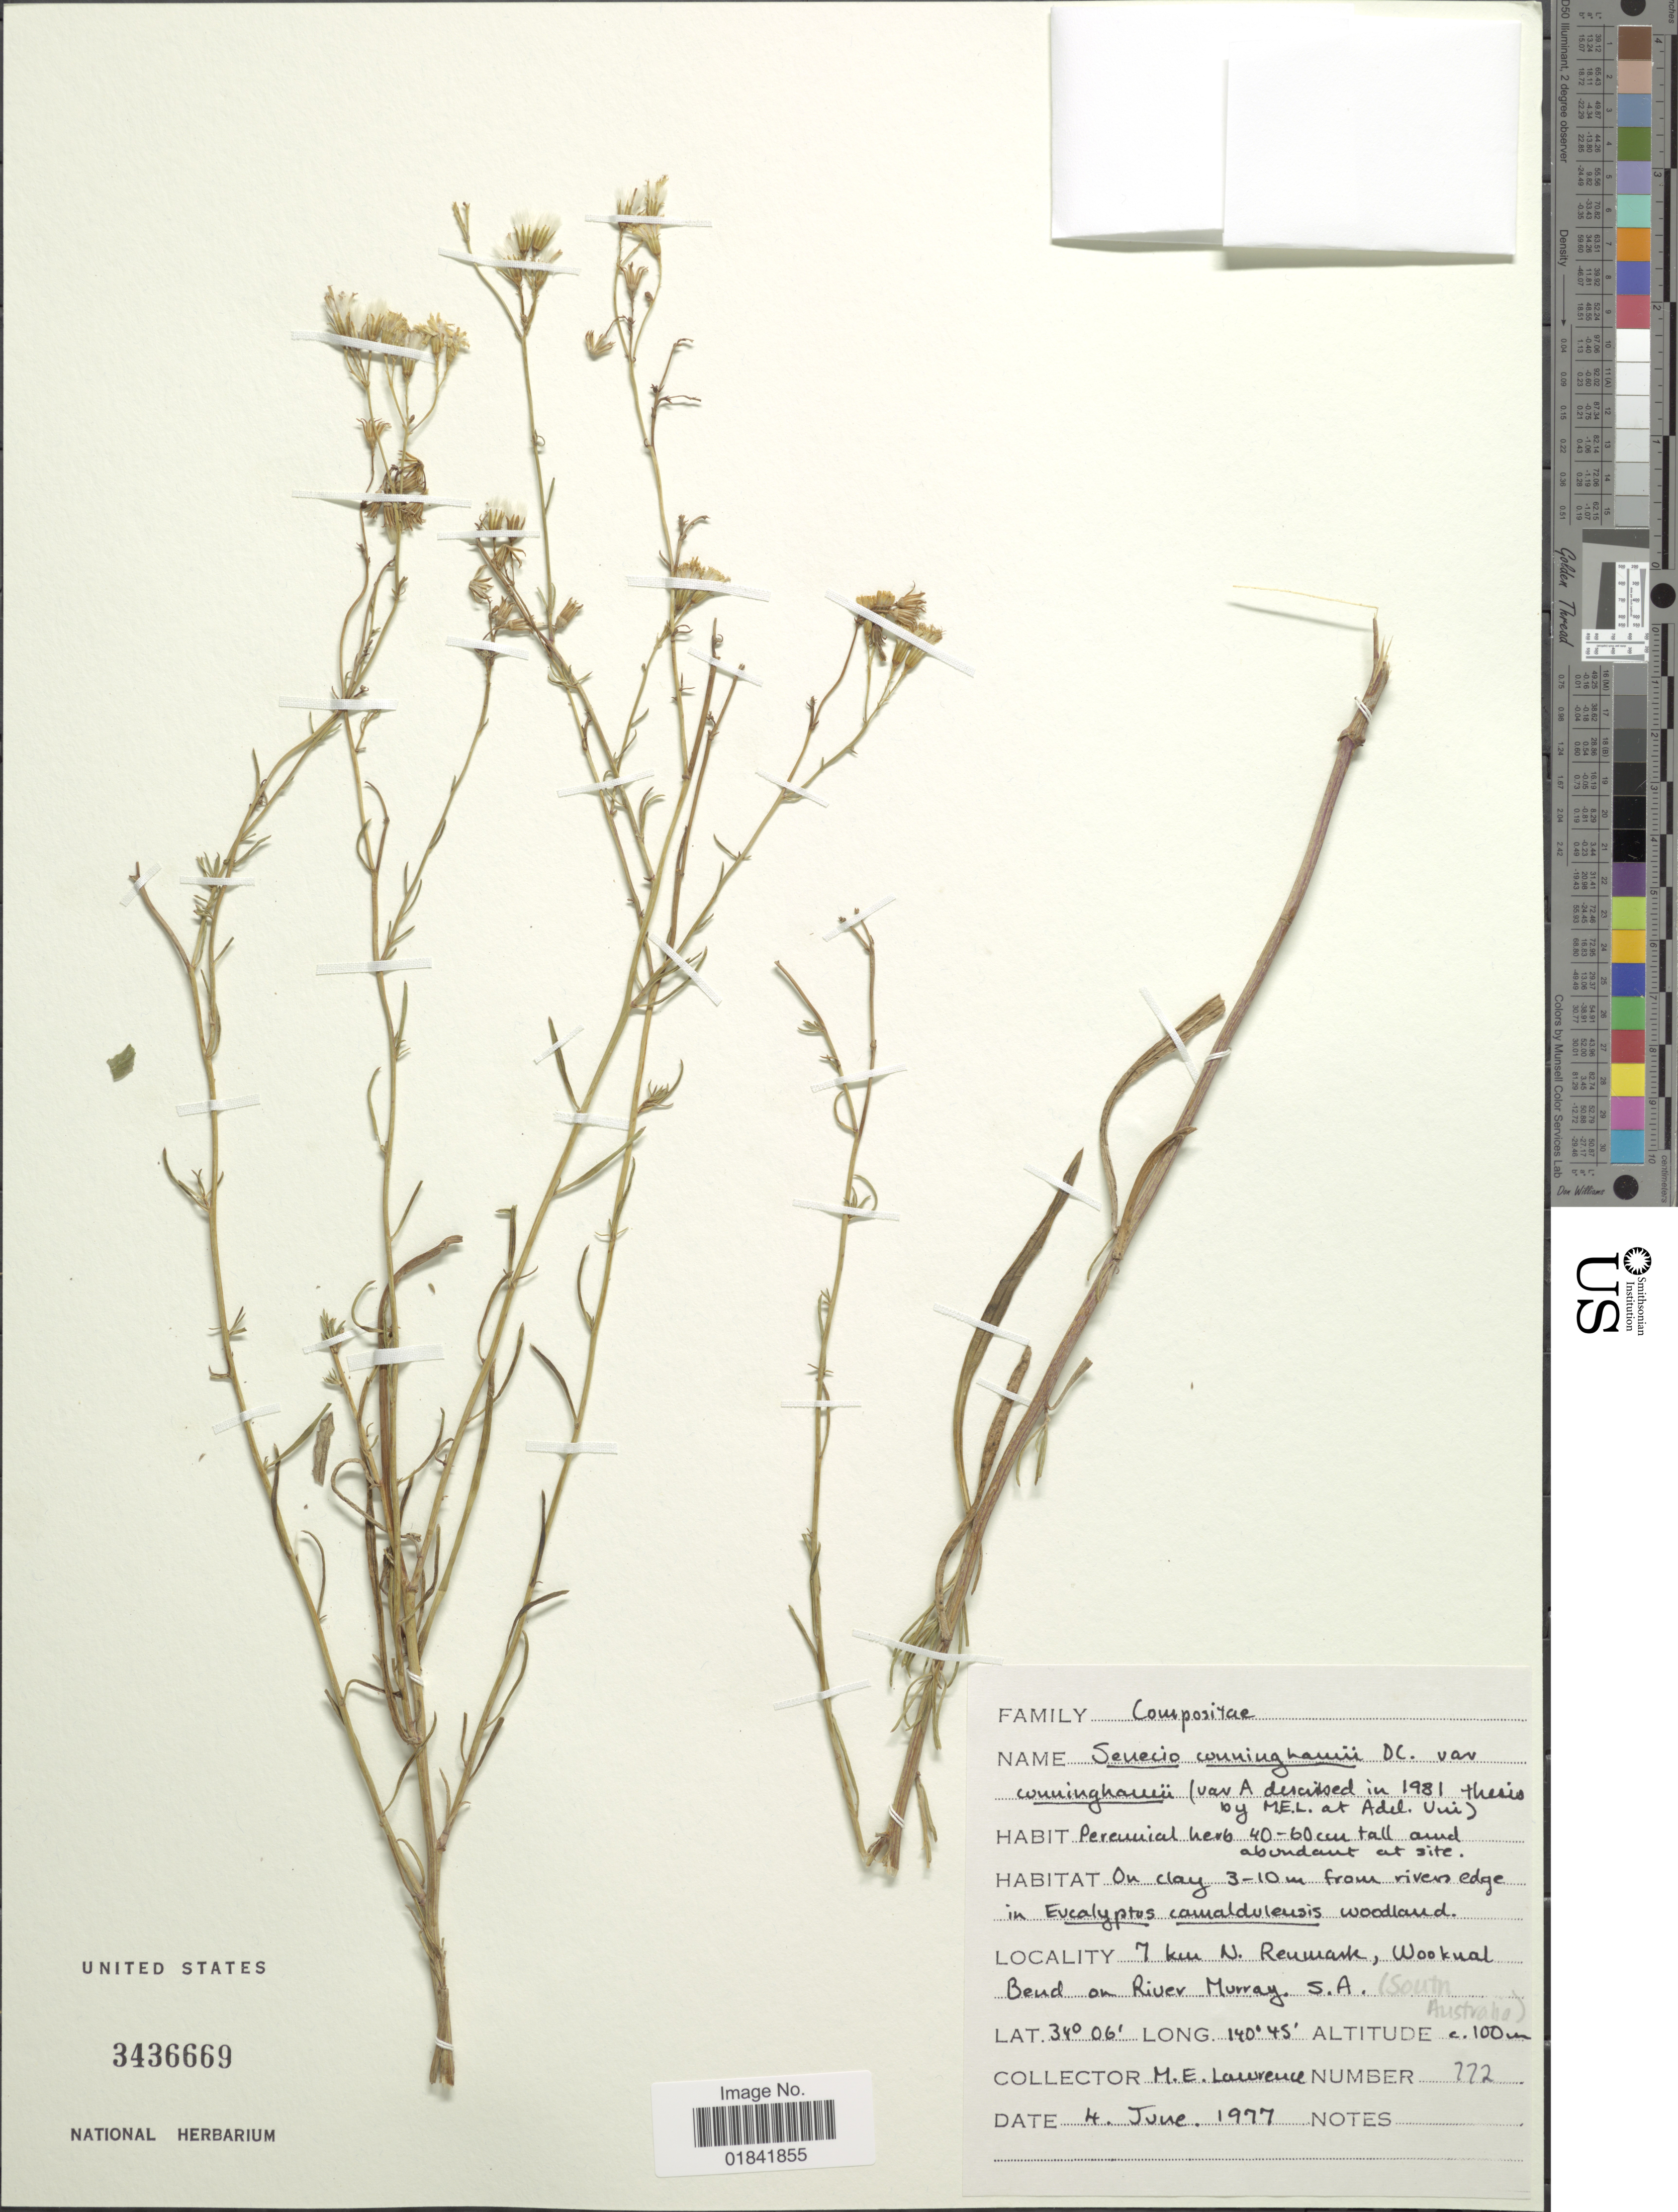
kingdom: Plantae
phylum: Tracheophyta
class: Magnoliopsida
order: Asterales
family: Asteraceae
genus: Senecio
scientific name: Senecio cunninghamii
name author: DC.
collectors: M. Lawrence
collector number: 772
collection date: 1977-06-04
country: Australia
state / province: South Australia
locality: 7 km N. Renmark, Wooknal bend on River Murray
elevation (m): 100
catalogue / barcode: US 3436669